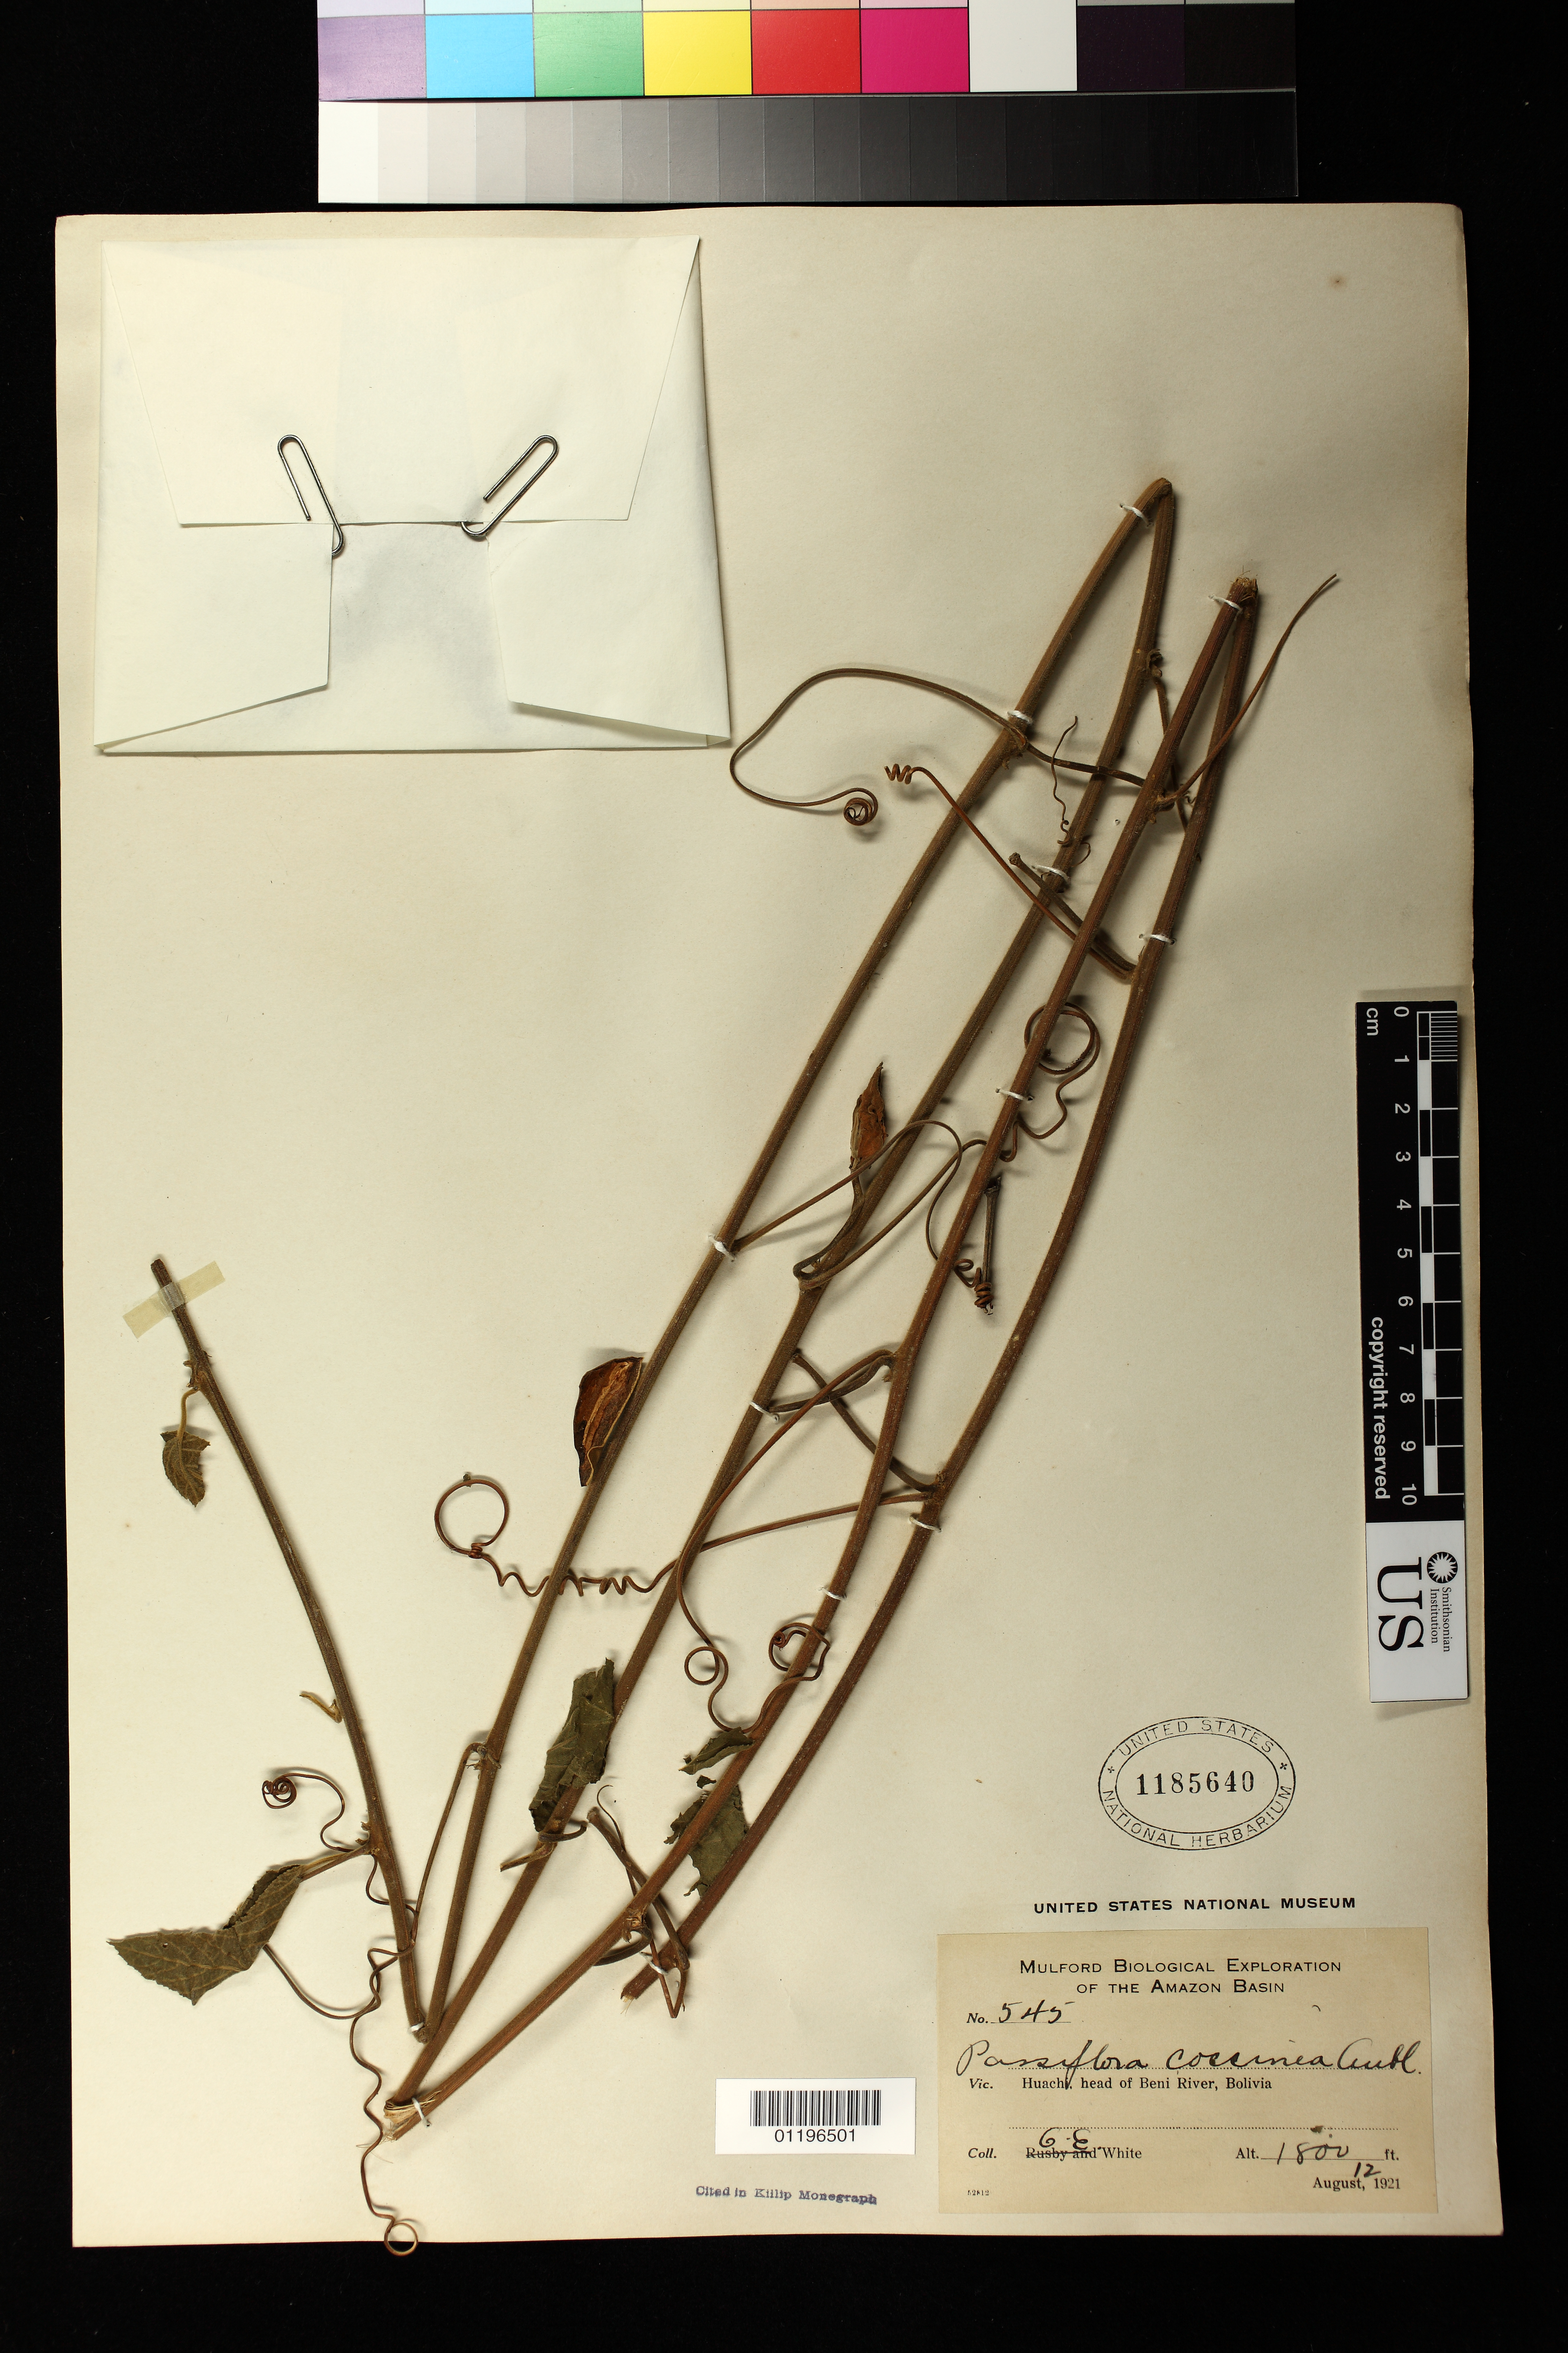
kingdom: Plantae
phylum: Tracheophyta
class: Magnoliopsida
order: Malpighiales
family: Passifloraceae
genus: Passiflora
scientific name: Passiflora coccinea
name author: Aubl.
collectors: O. E. White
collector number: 545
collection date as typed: August 12, 1921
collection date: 1921-08-12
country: Bolivia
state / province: Beni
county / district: Iténez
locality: Huachi, head of Beni River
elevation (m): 549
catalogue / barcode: US 1185640